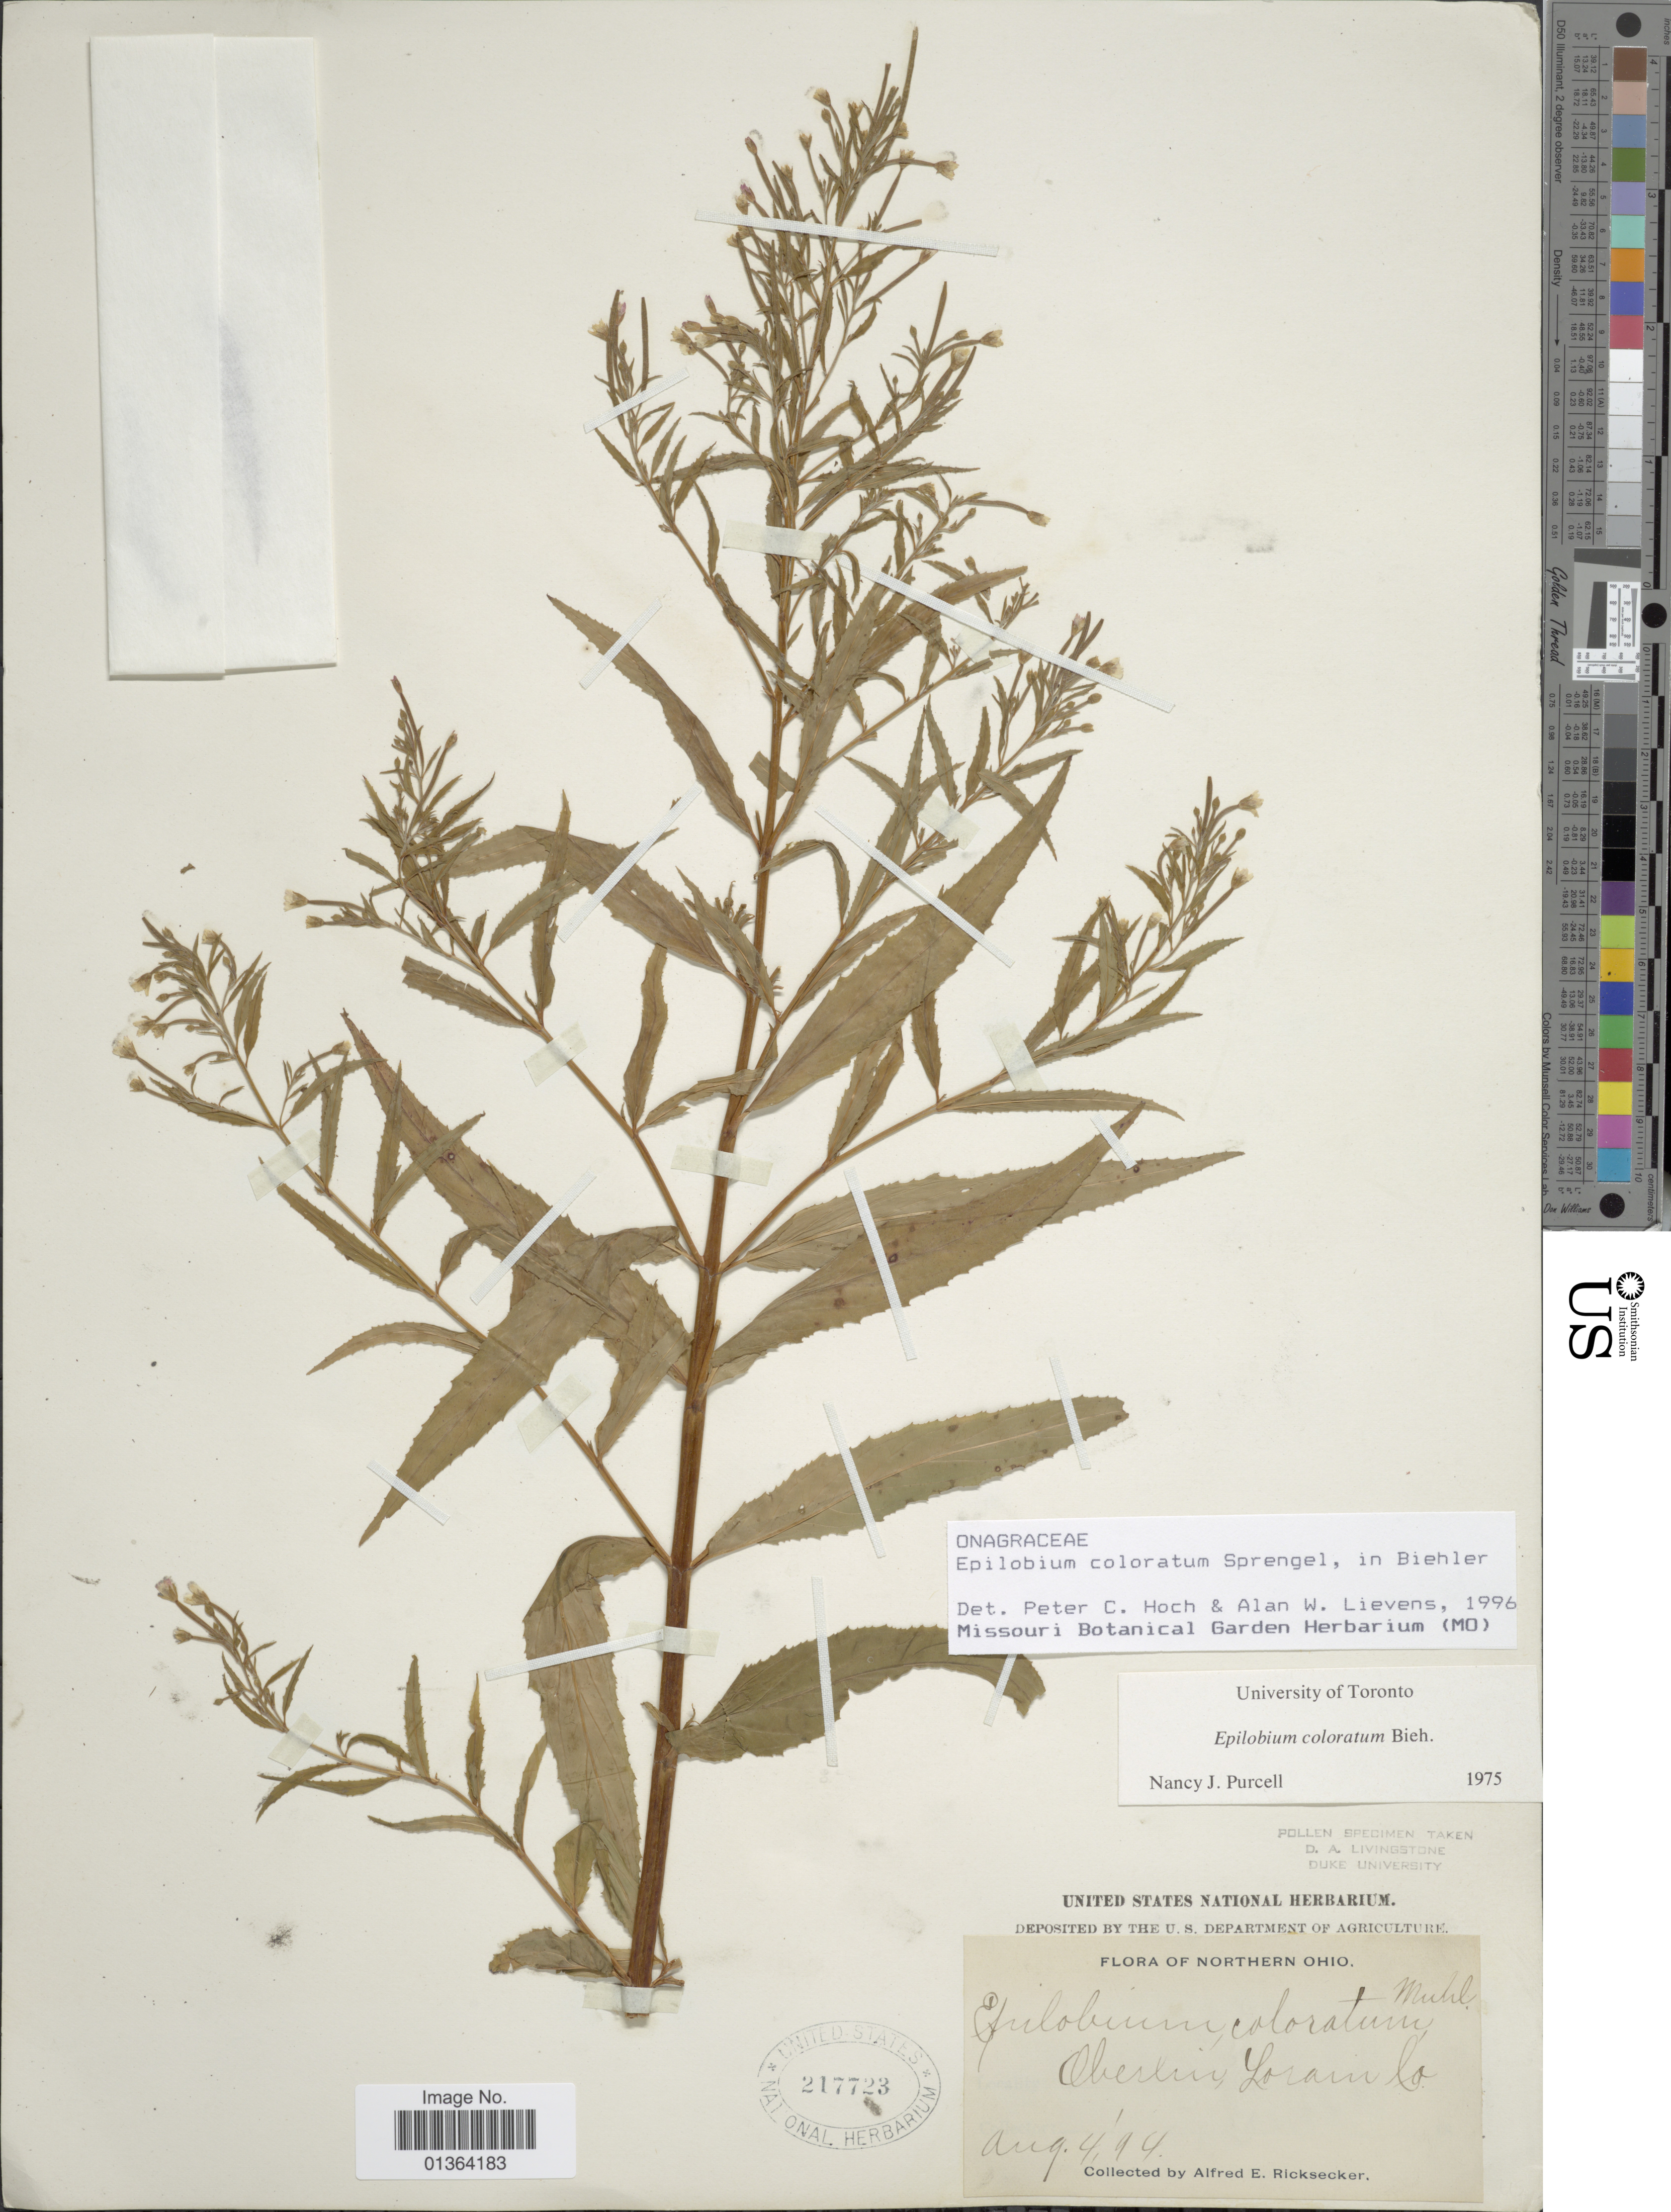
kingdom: Plantae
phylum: Tracheophyta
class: Magnoliopsida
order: Myrtales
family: Onagraceae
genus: Epilobium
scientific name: Epilobium coloratum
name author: Biehler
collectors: A. E. Ricksecker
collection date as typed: Transcribed d/m/y: 4/8/94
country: United States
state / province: Ohio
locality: Northern Ohio. Oberlin, Lorain Co.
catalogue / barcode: US 217723